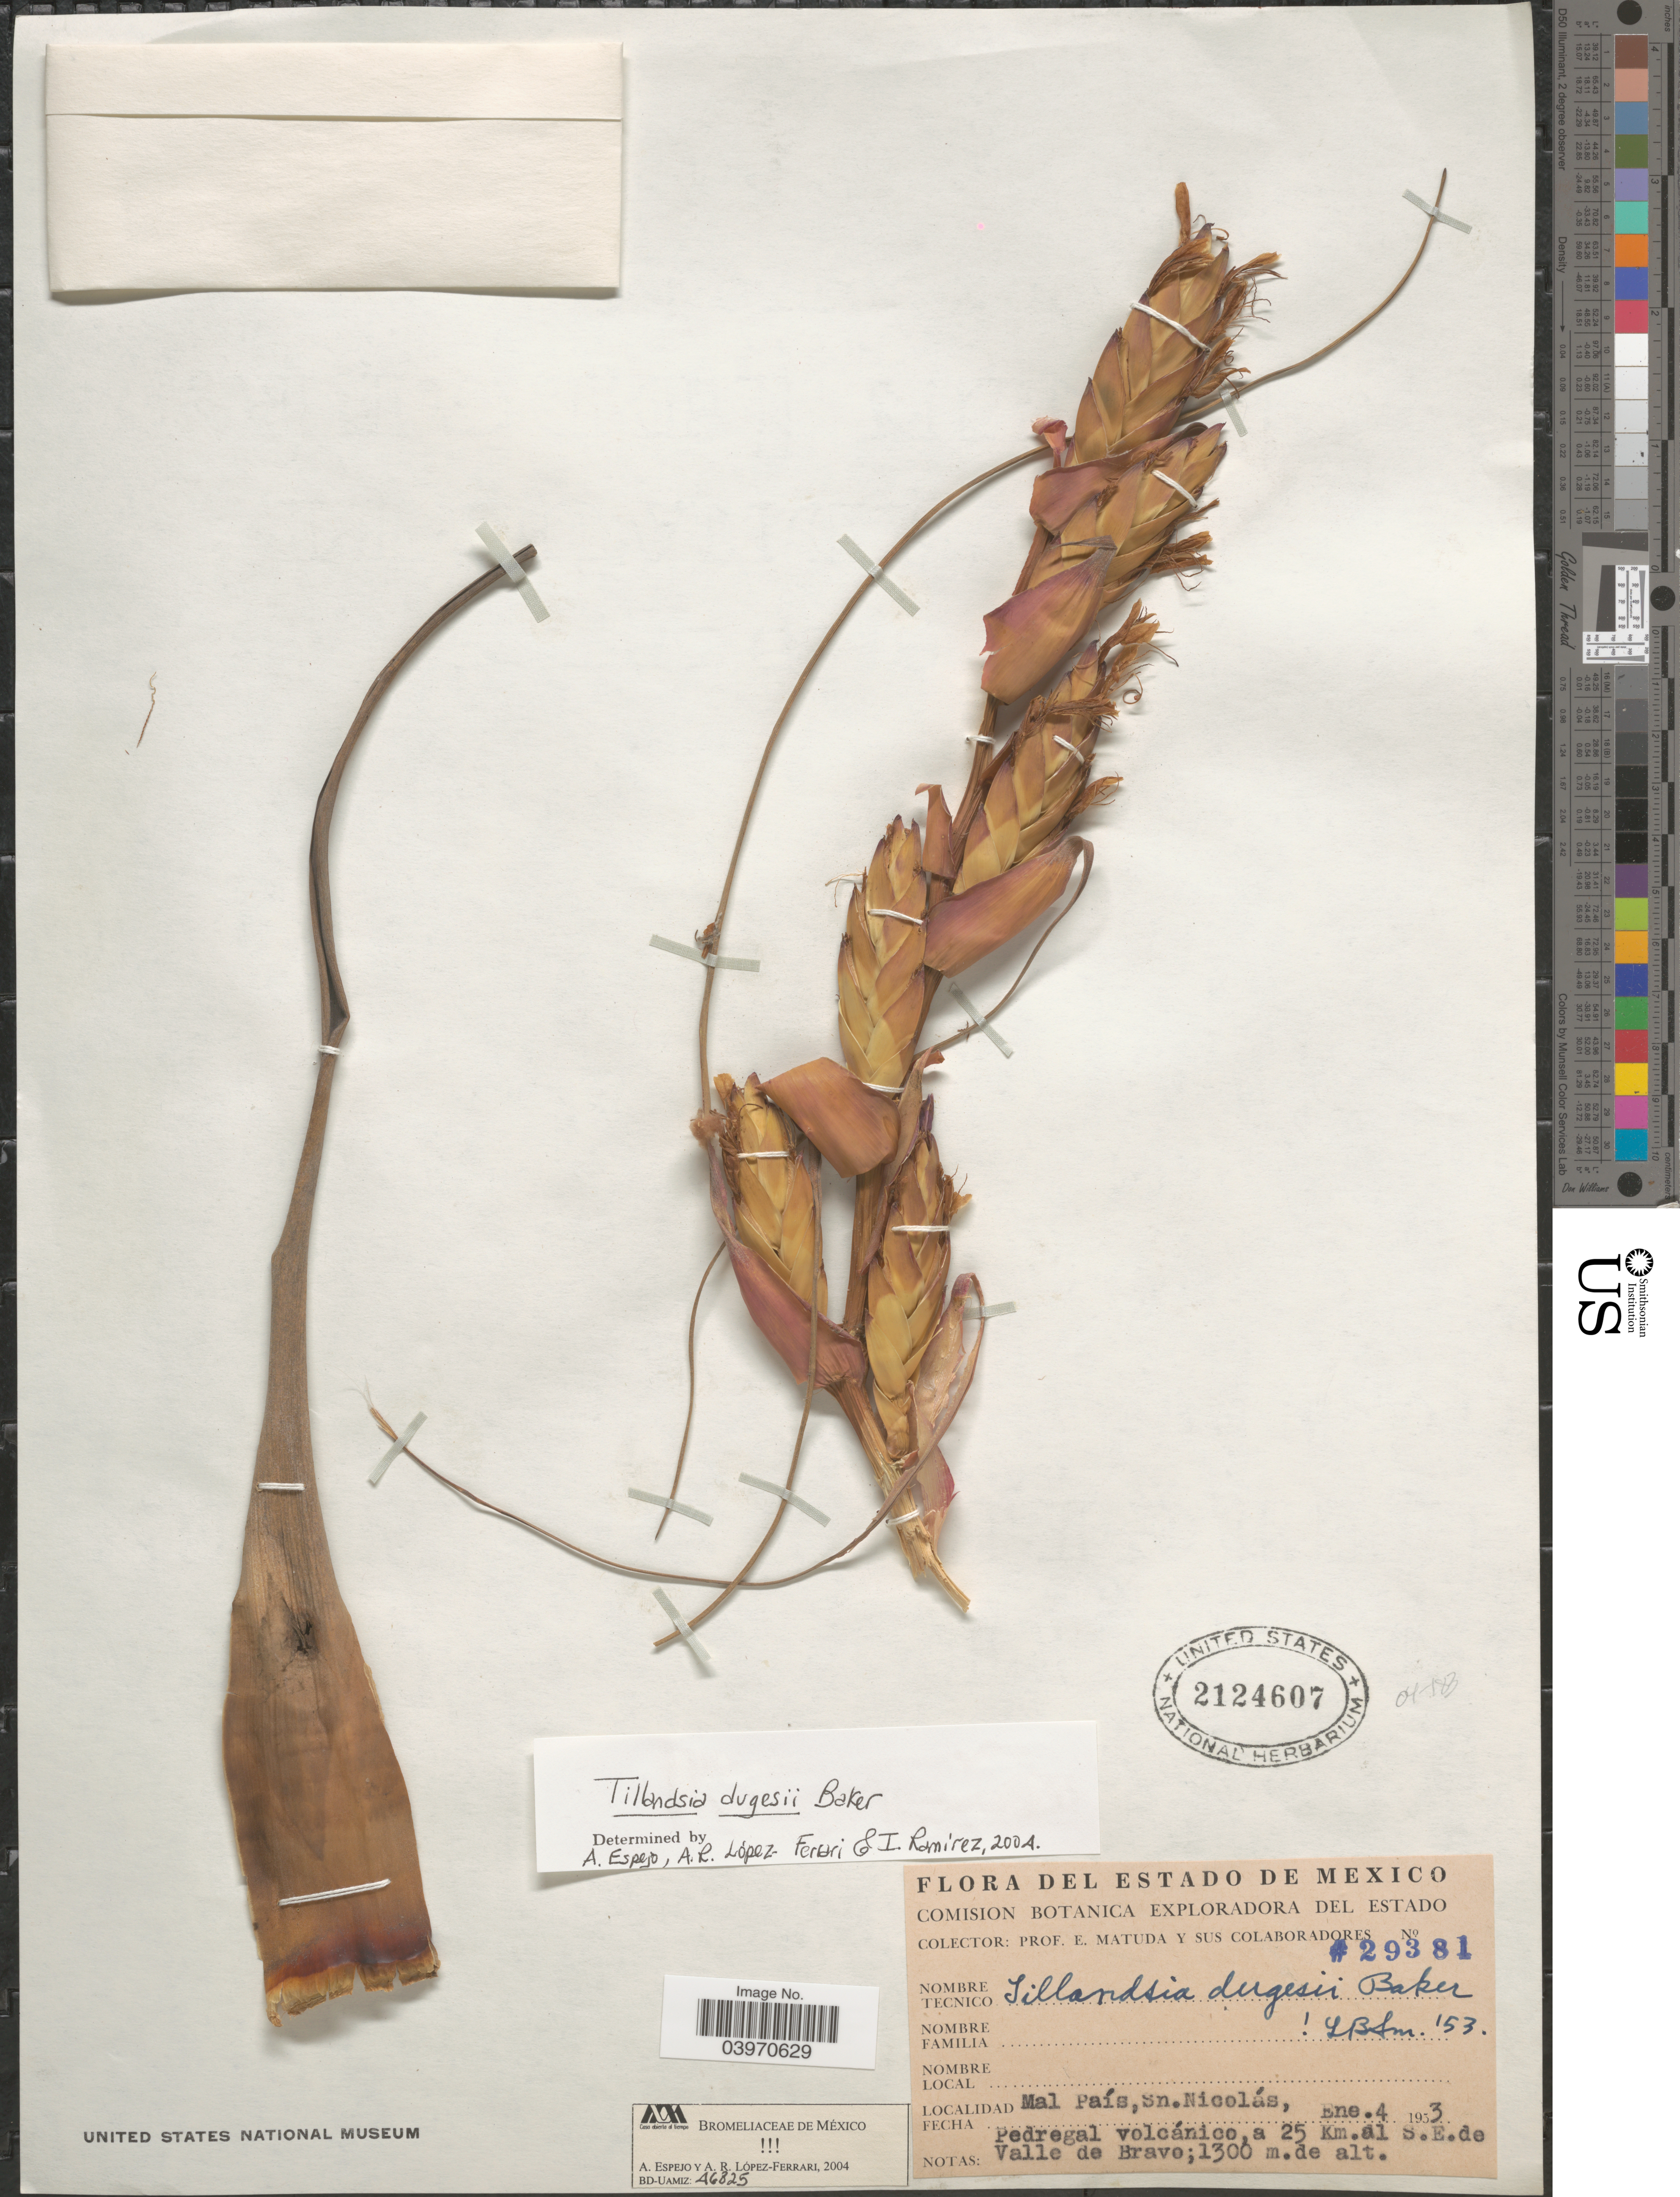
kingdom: Plantae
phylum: Tracheophyta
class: Liliopsida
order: Poales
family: Bromeliaceae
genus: Tillandsia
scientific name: Tillandsia dugesii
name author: Baker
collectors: E. Matuda & Sus Colaboradores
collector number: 29381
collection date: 1953-01-04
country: Mexico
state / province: México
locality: Mal País, Sn. Nicolás. Pedregal volcánico, a 25 Km. al S.E. de Valle de Bravo.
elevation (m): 1300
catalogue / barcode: US 2124607